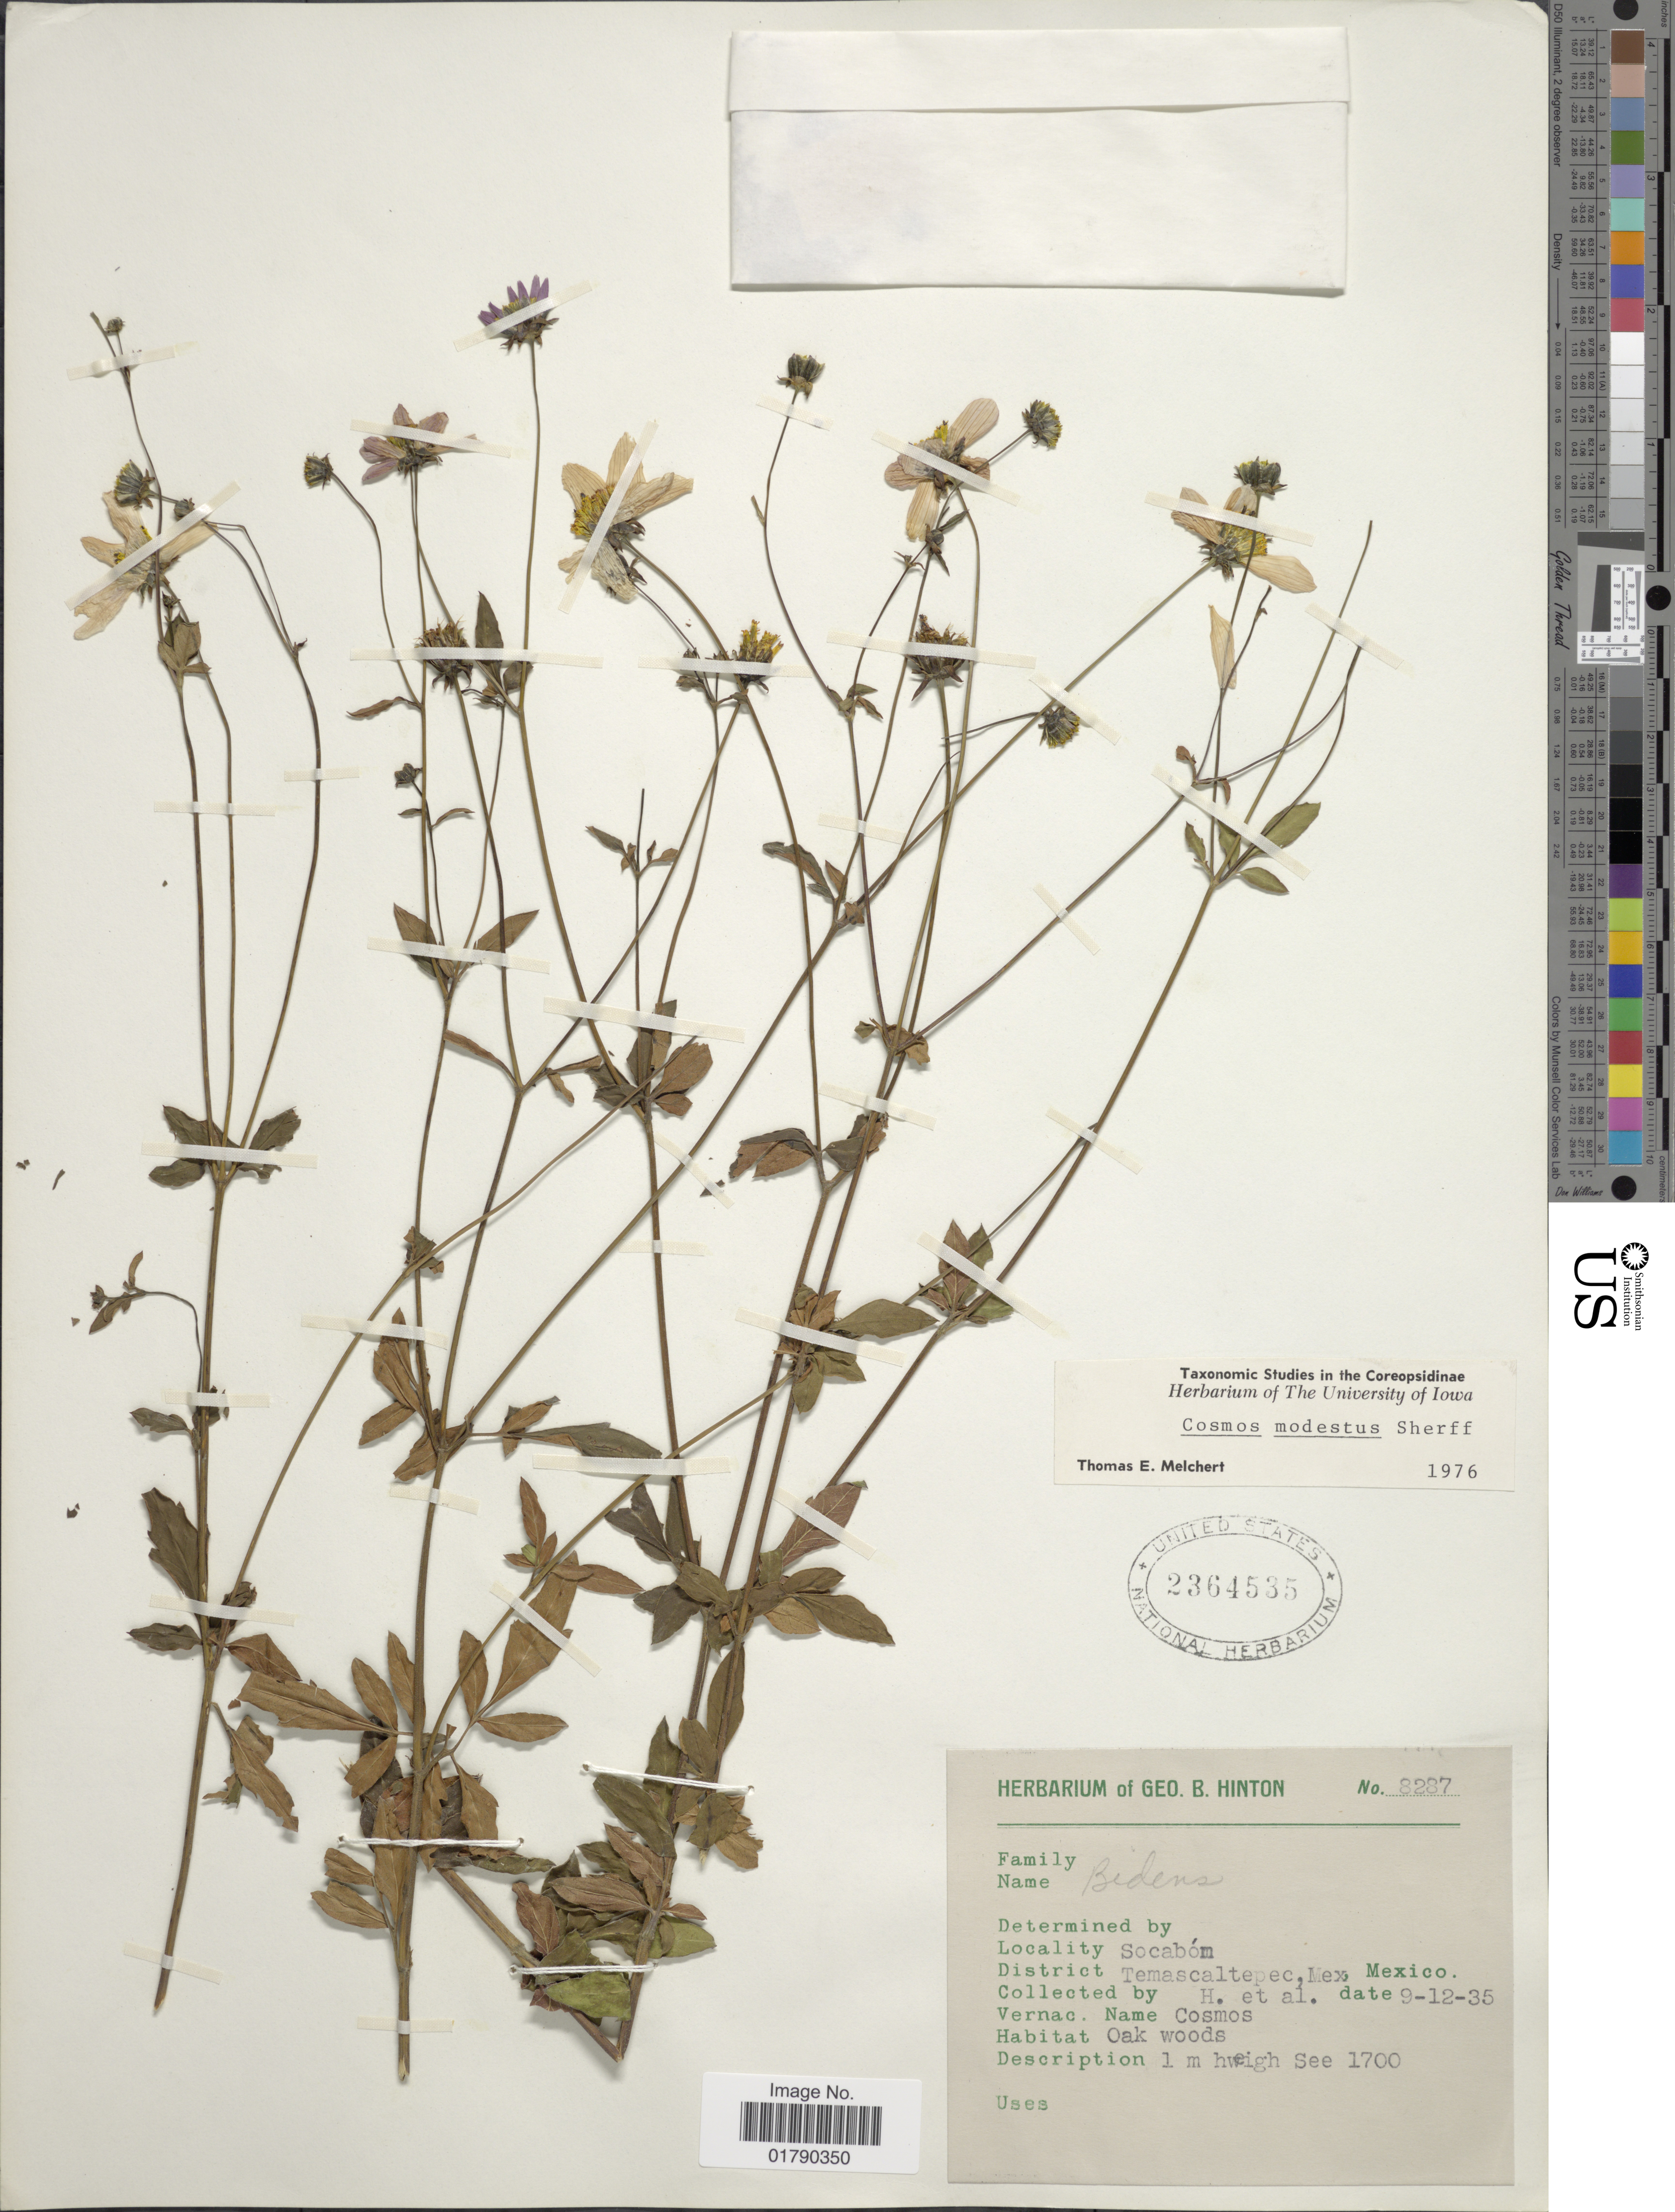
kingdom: Plantae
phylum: Tracheophyta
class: Magnoliopsida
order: Asterales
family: Asteraceae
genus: Cosmos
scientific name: Cosmos modestus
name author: Sherff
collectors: G. B. Hinton & et al.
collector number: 8287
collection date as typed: Transcribed d/m/y: 9/12/35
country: Mexico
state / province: México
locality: Socabom, District Temascaltepec, Mex.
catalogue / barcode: US 2364535